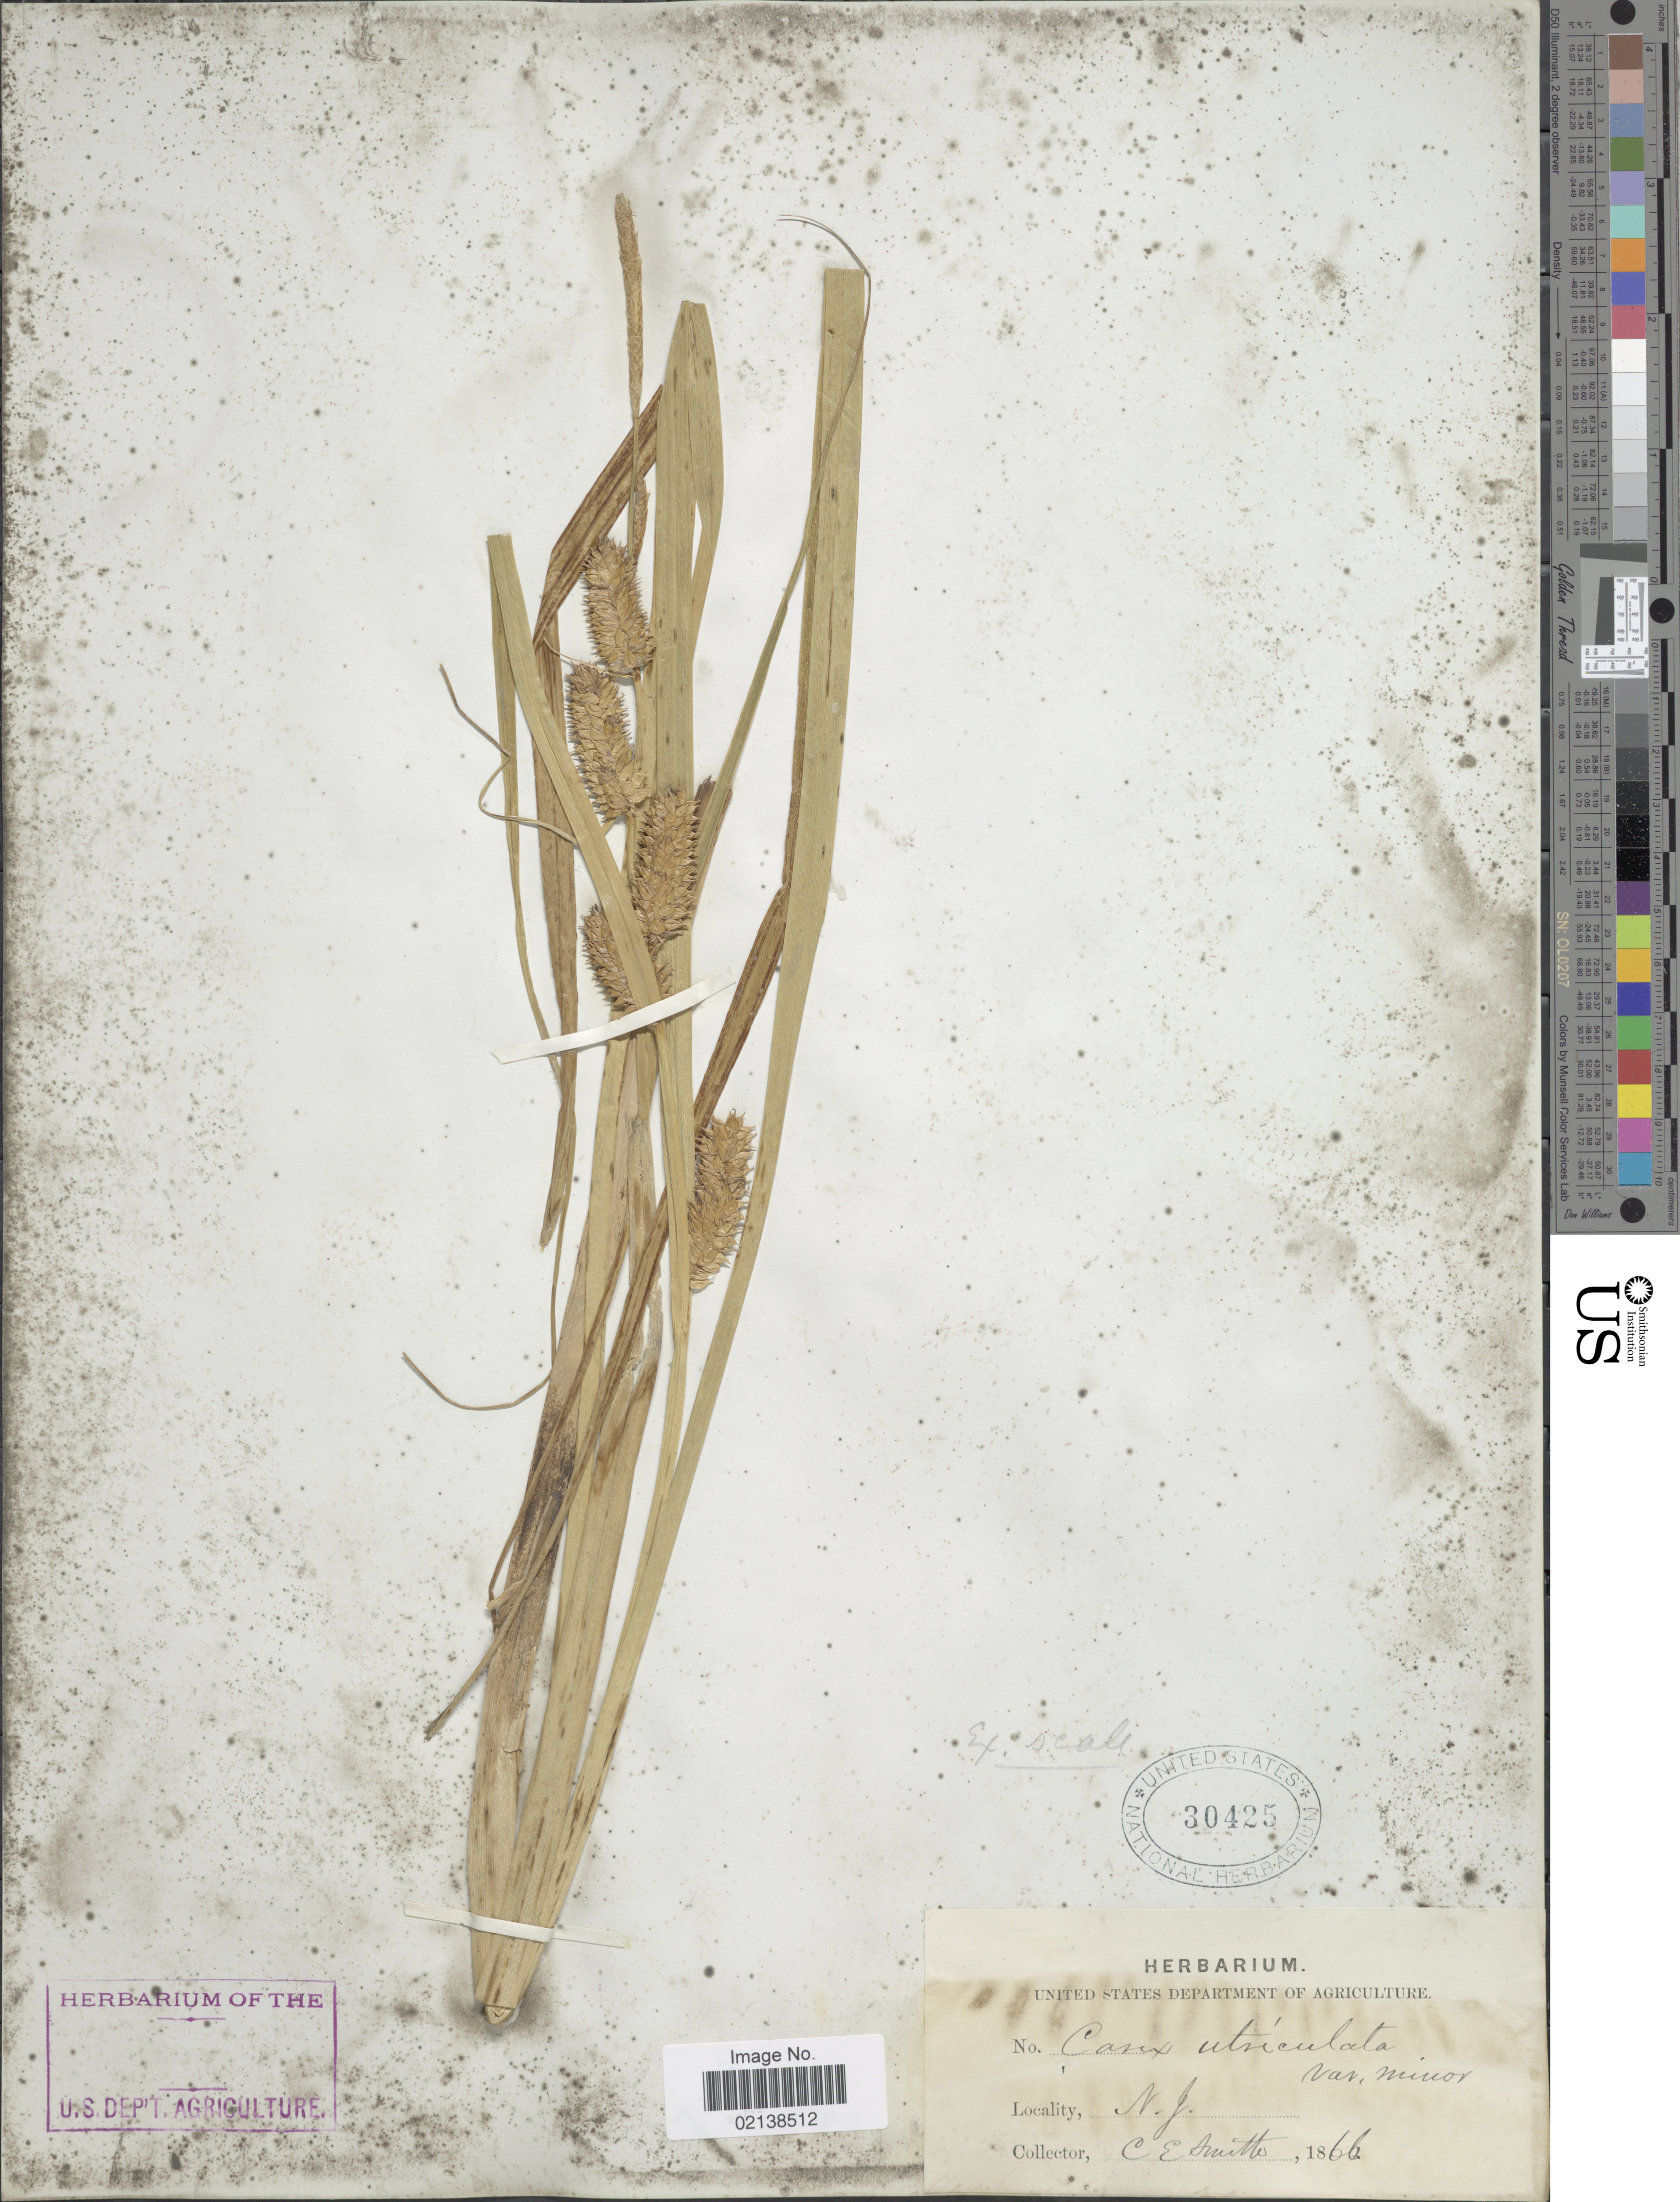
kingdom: Plantae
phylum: Tracheophyta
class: Liliopsida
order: Poales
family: Cyperaceae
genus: Carex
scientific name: Carex utriculata var. minor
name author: Boott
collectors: C. E. Smith Jr.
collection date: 1866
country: United States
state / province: New Jersey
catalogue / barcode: US 30425